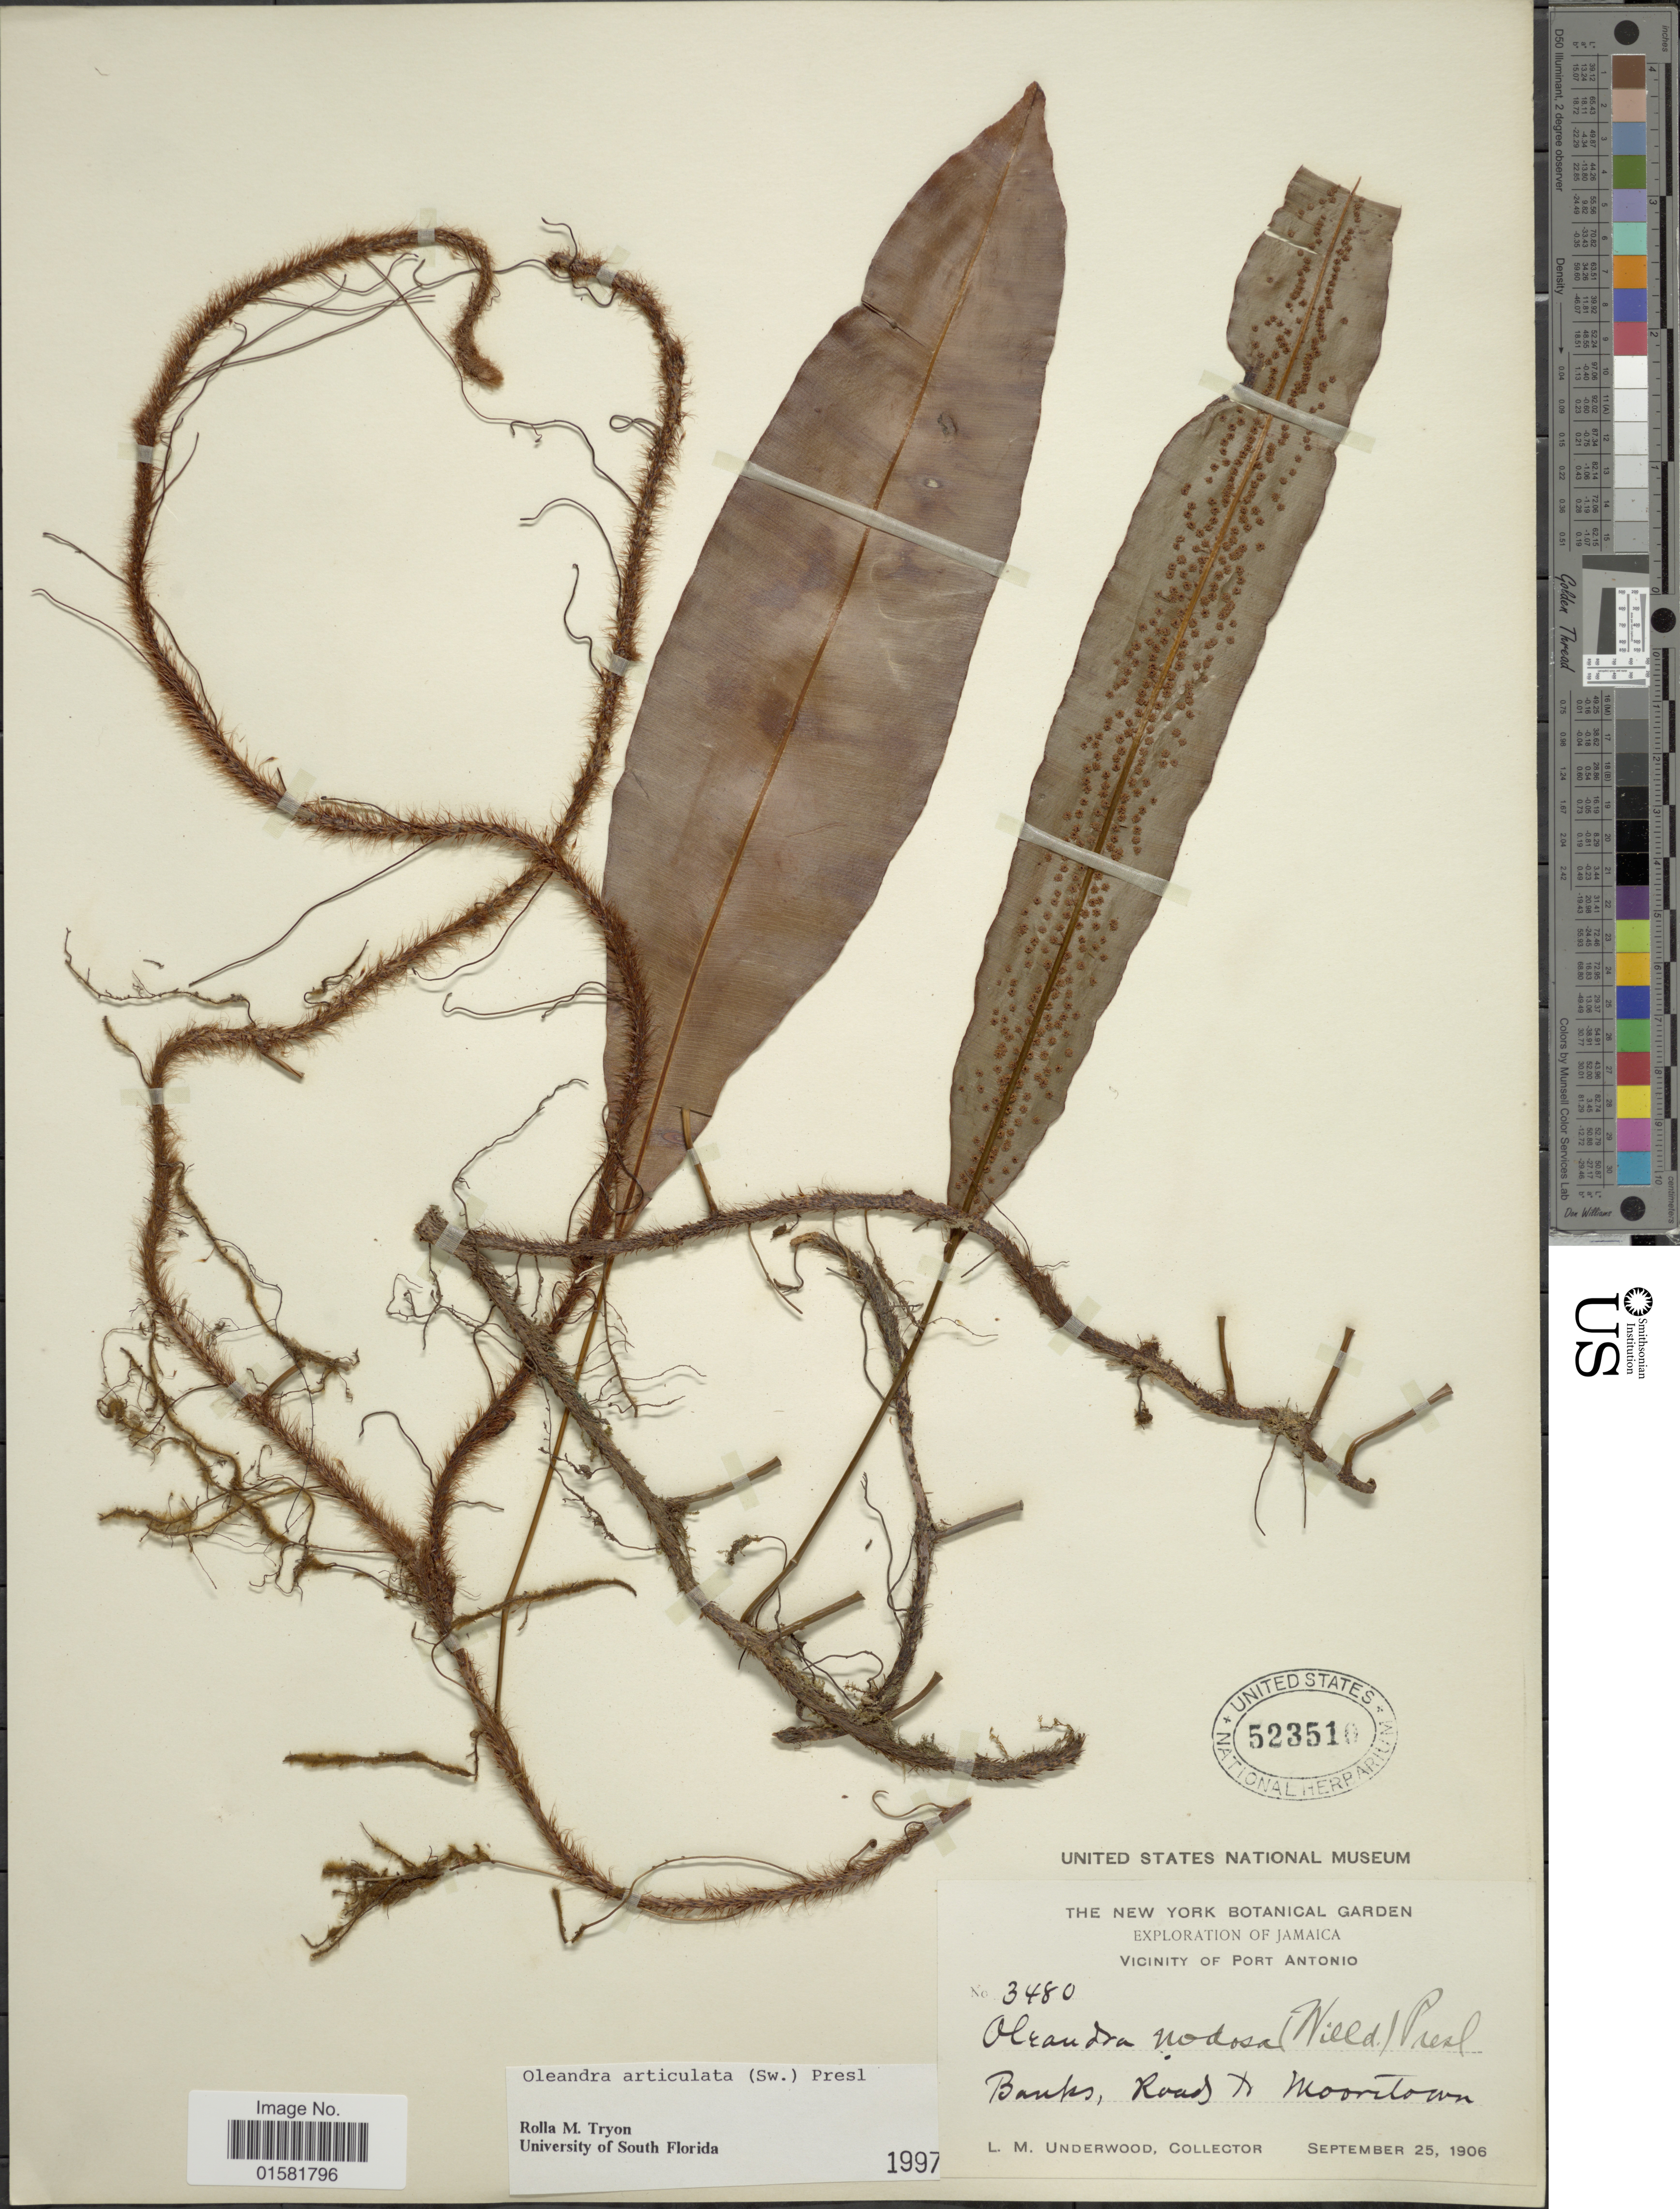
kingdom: Plantae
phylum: Tracheophyta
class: Polypodiopsida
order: Polypodiales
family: Oleandraceae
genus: Oleandra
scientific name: Oleandra articulata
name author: (Sw.) C. Presl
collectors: L. M. Underwood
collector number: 3480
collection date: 1906-09-25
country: Jamaica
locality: Jamaica, vicinity of Port Antonio. Banks, Roads to Mooretown.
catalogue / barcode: US 523510